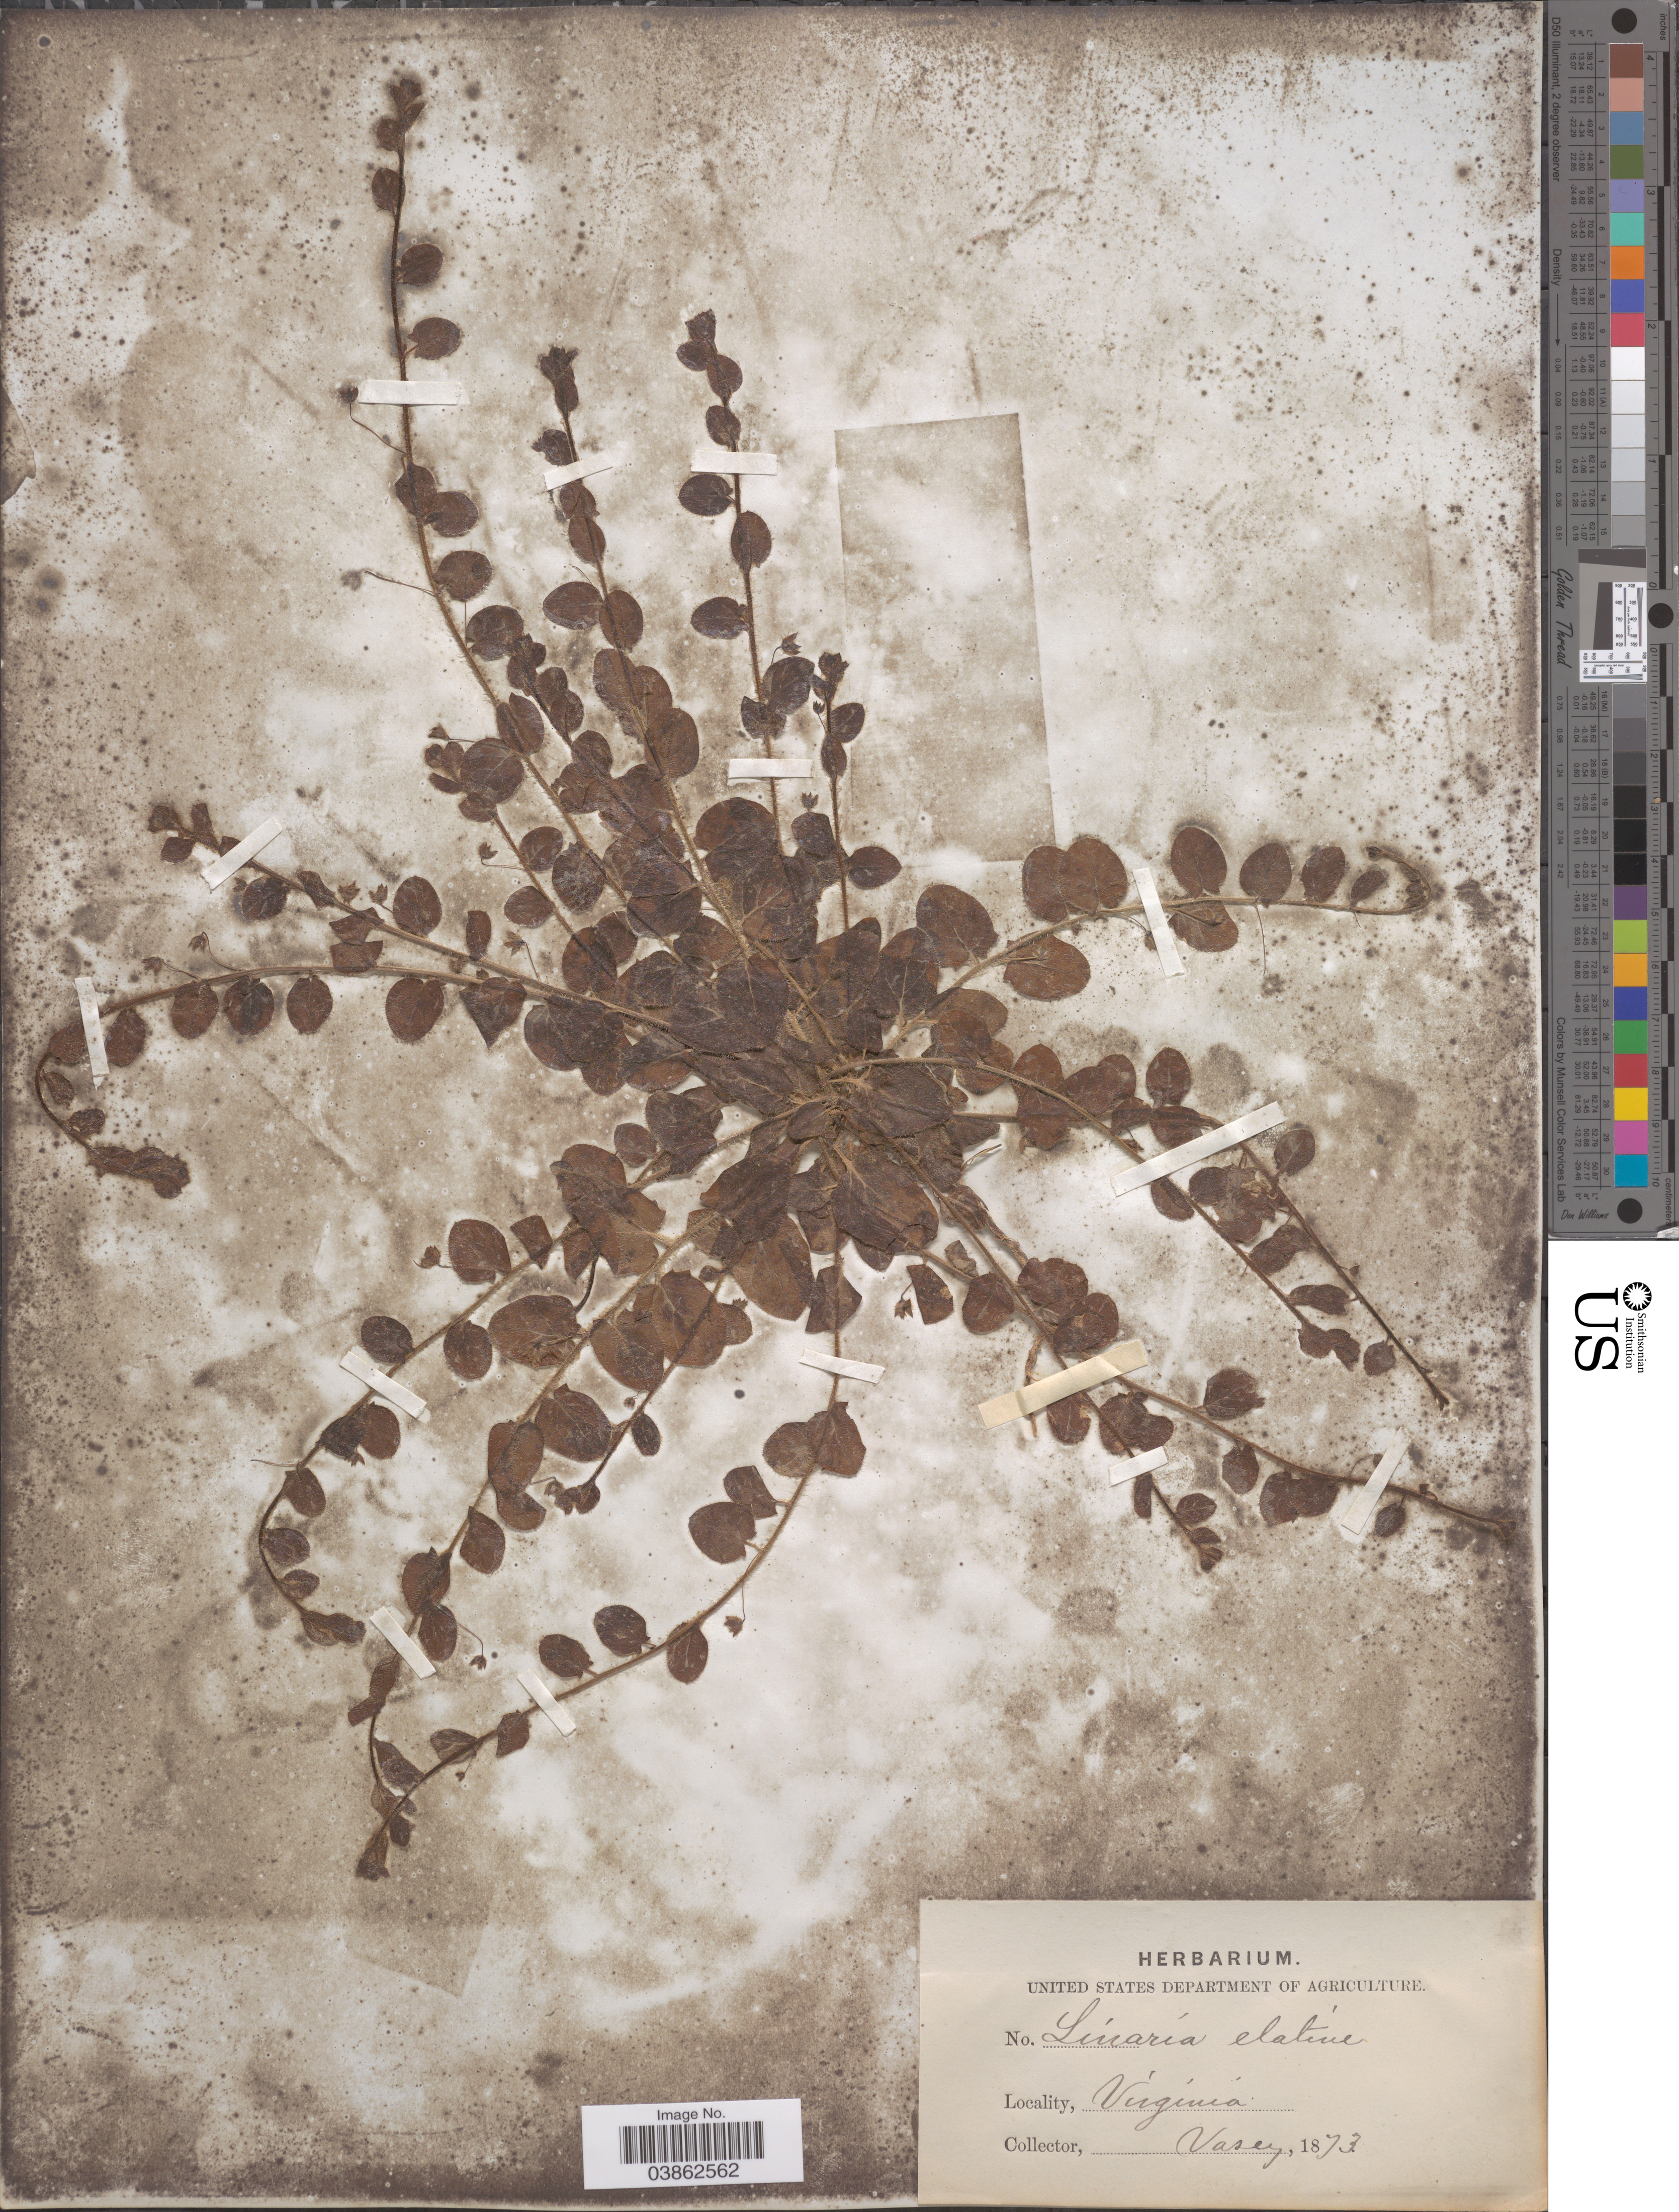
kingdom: Plantae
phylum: Tracheophyta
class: Magnoliopsida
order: Lamiales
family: Plantaginaceae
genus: Kickxia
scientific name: Kickxia elatine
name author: (L.) Dumort.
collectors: Vasey, --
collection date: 1873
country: United States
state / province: Virginia